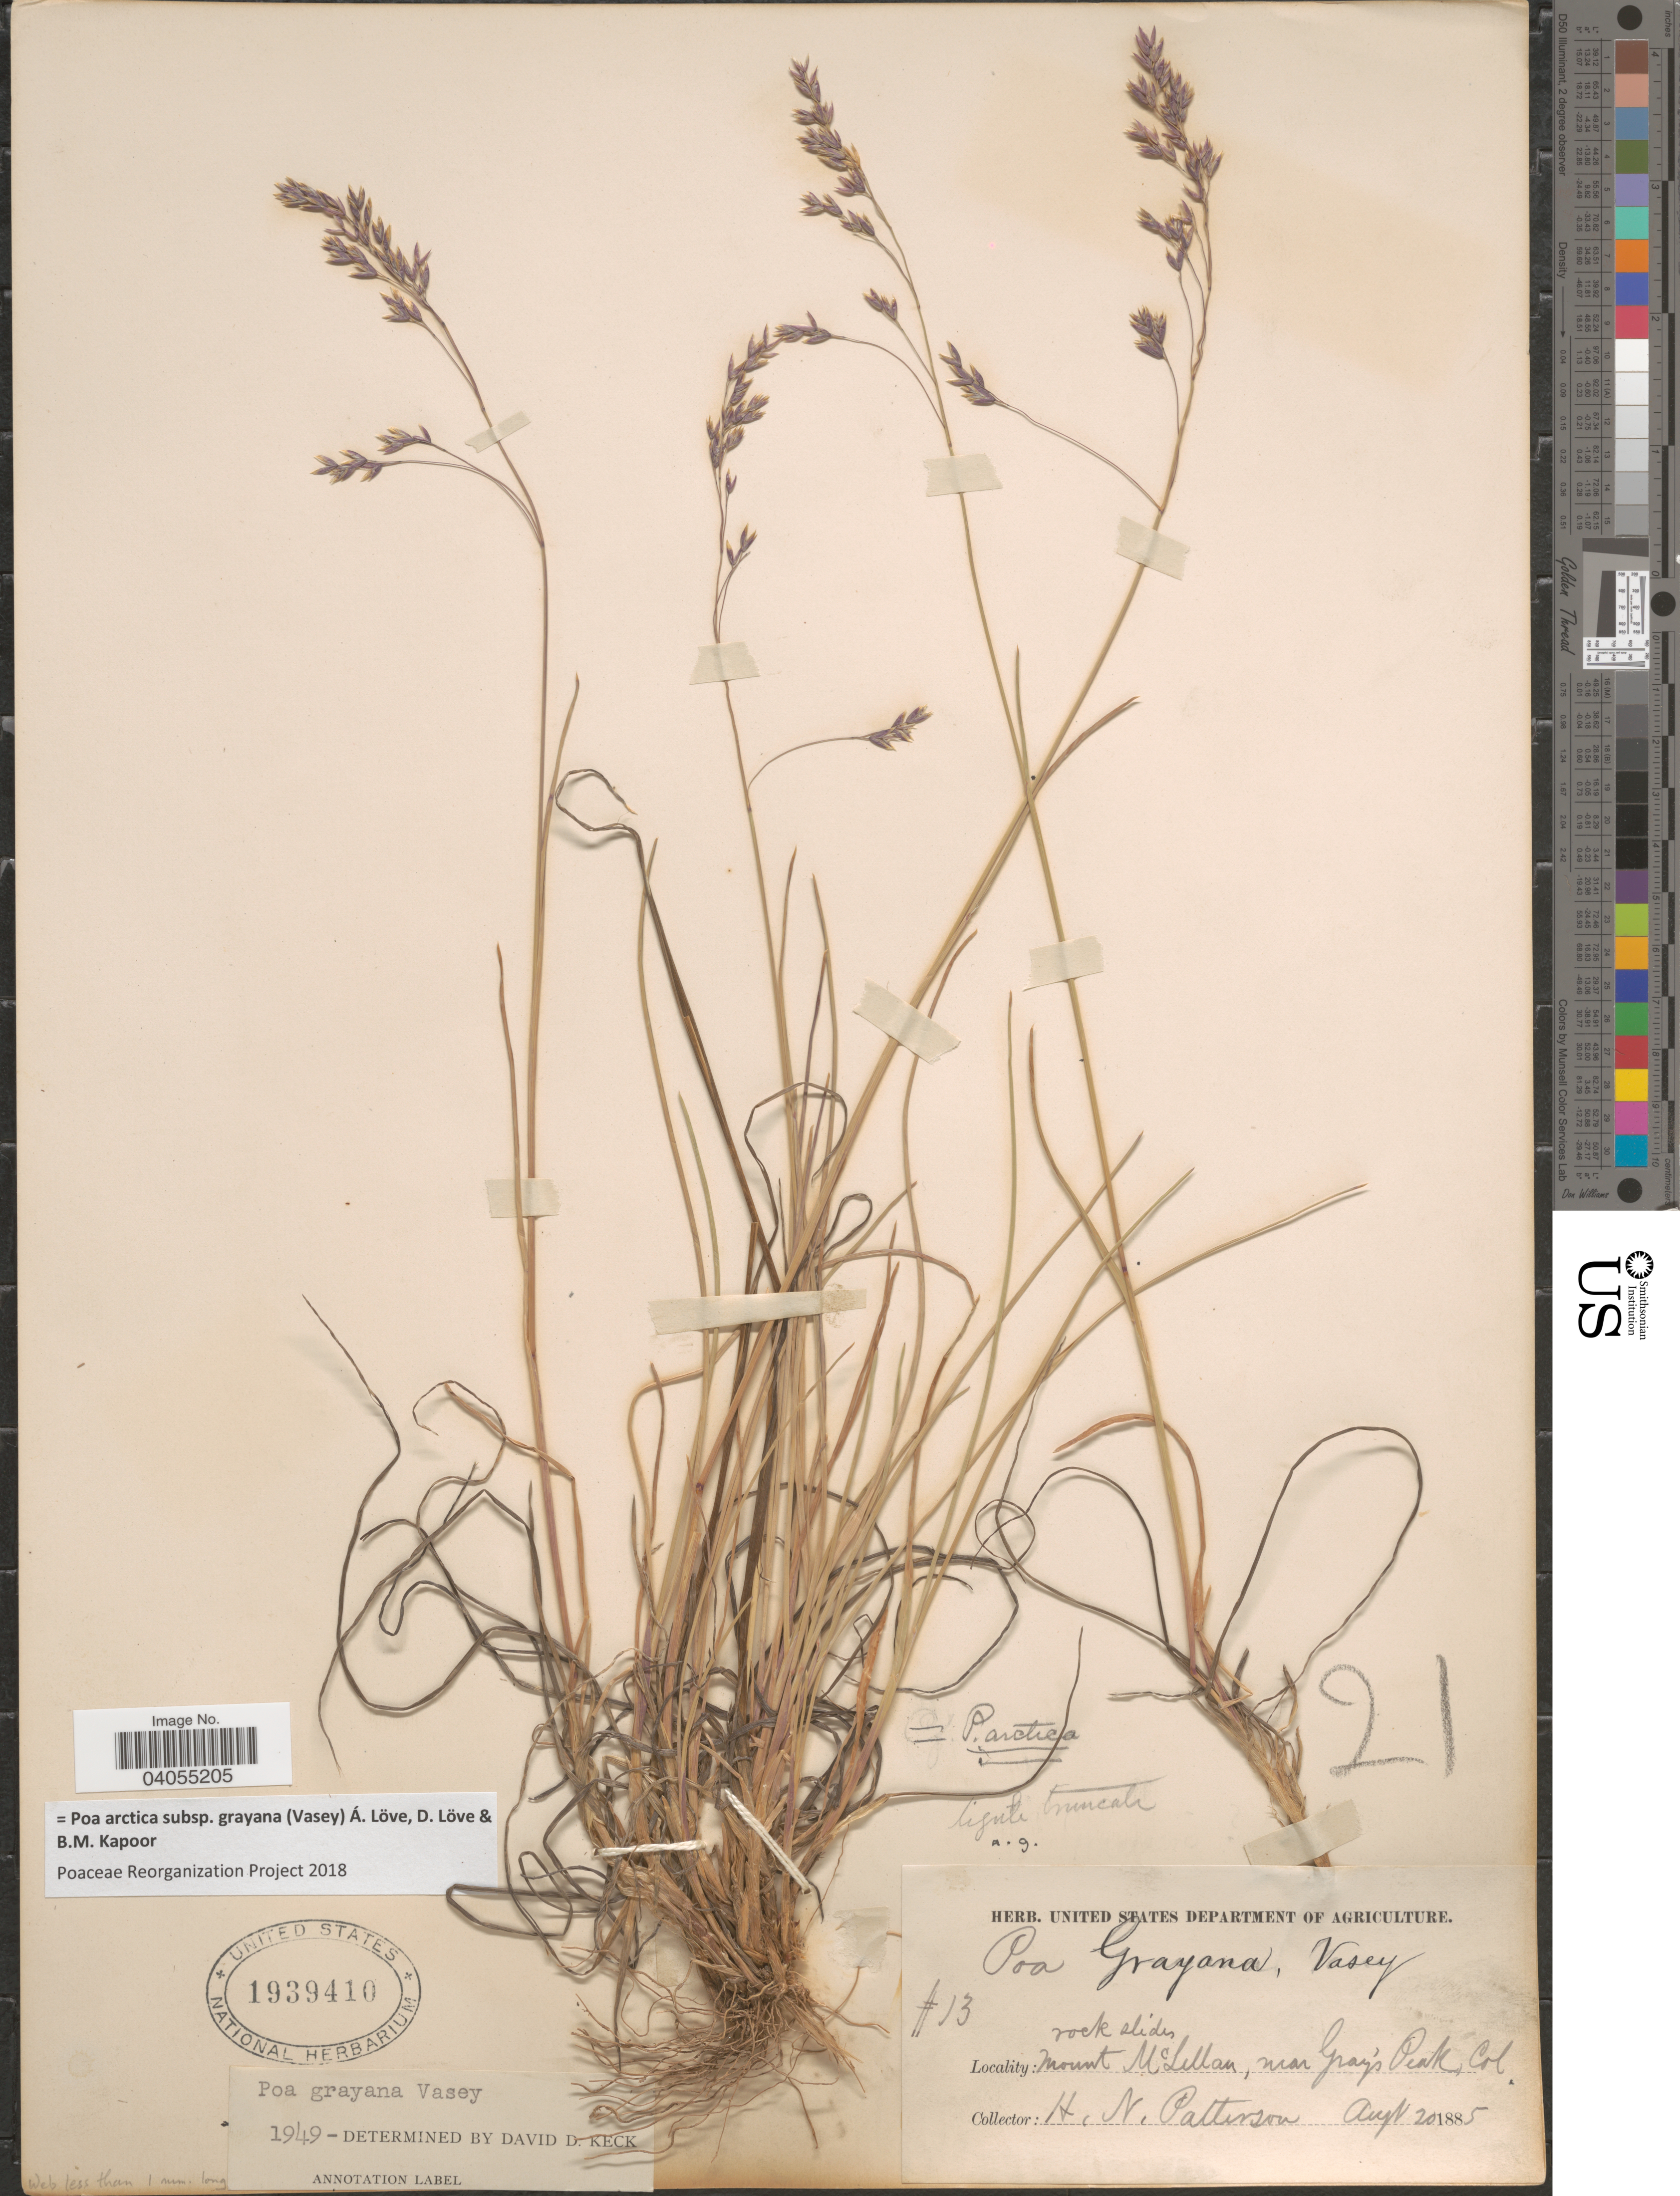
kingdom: Plantae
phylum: Tracheophyta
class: Liliopsida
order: Poales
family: Poaceae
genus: Poa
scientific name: Poa arctica subsp. grayana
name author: (Vasey) Á. Löve et al.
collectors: H. N. Patterson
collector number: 13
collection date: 1885-08-20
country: United States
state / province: Colorado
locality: Mount McLillan, near Gray's Peak.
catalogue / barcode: US 1939410